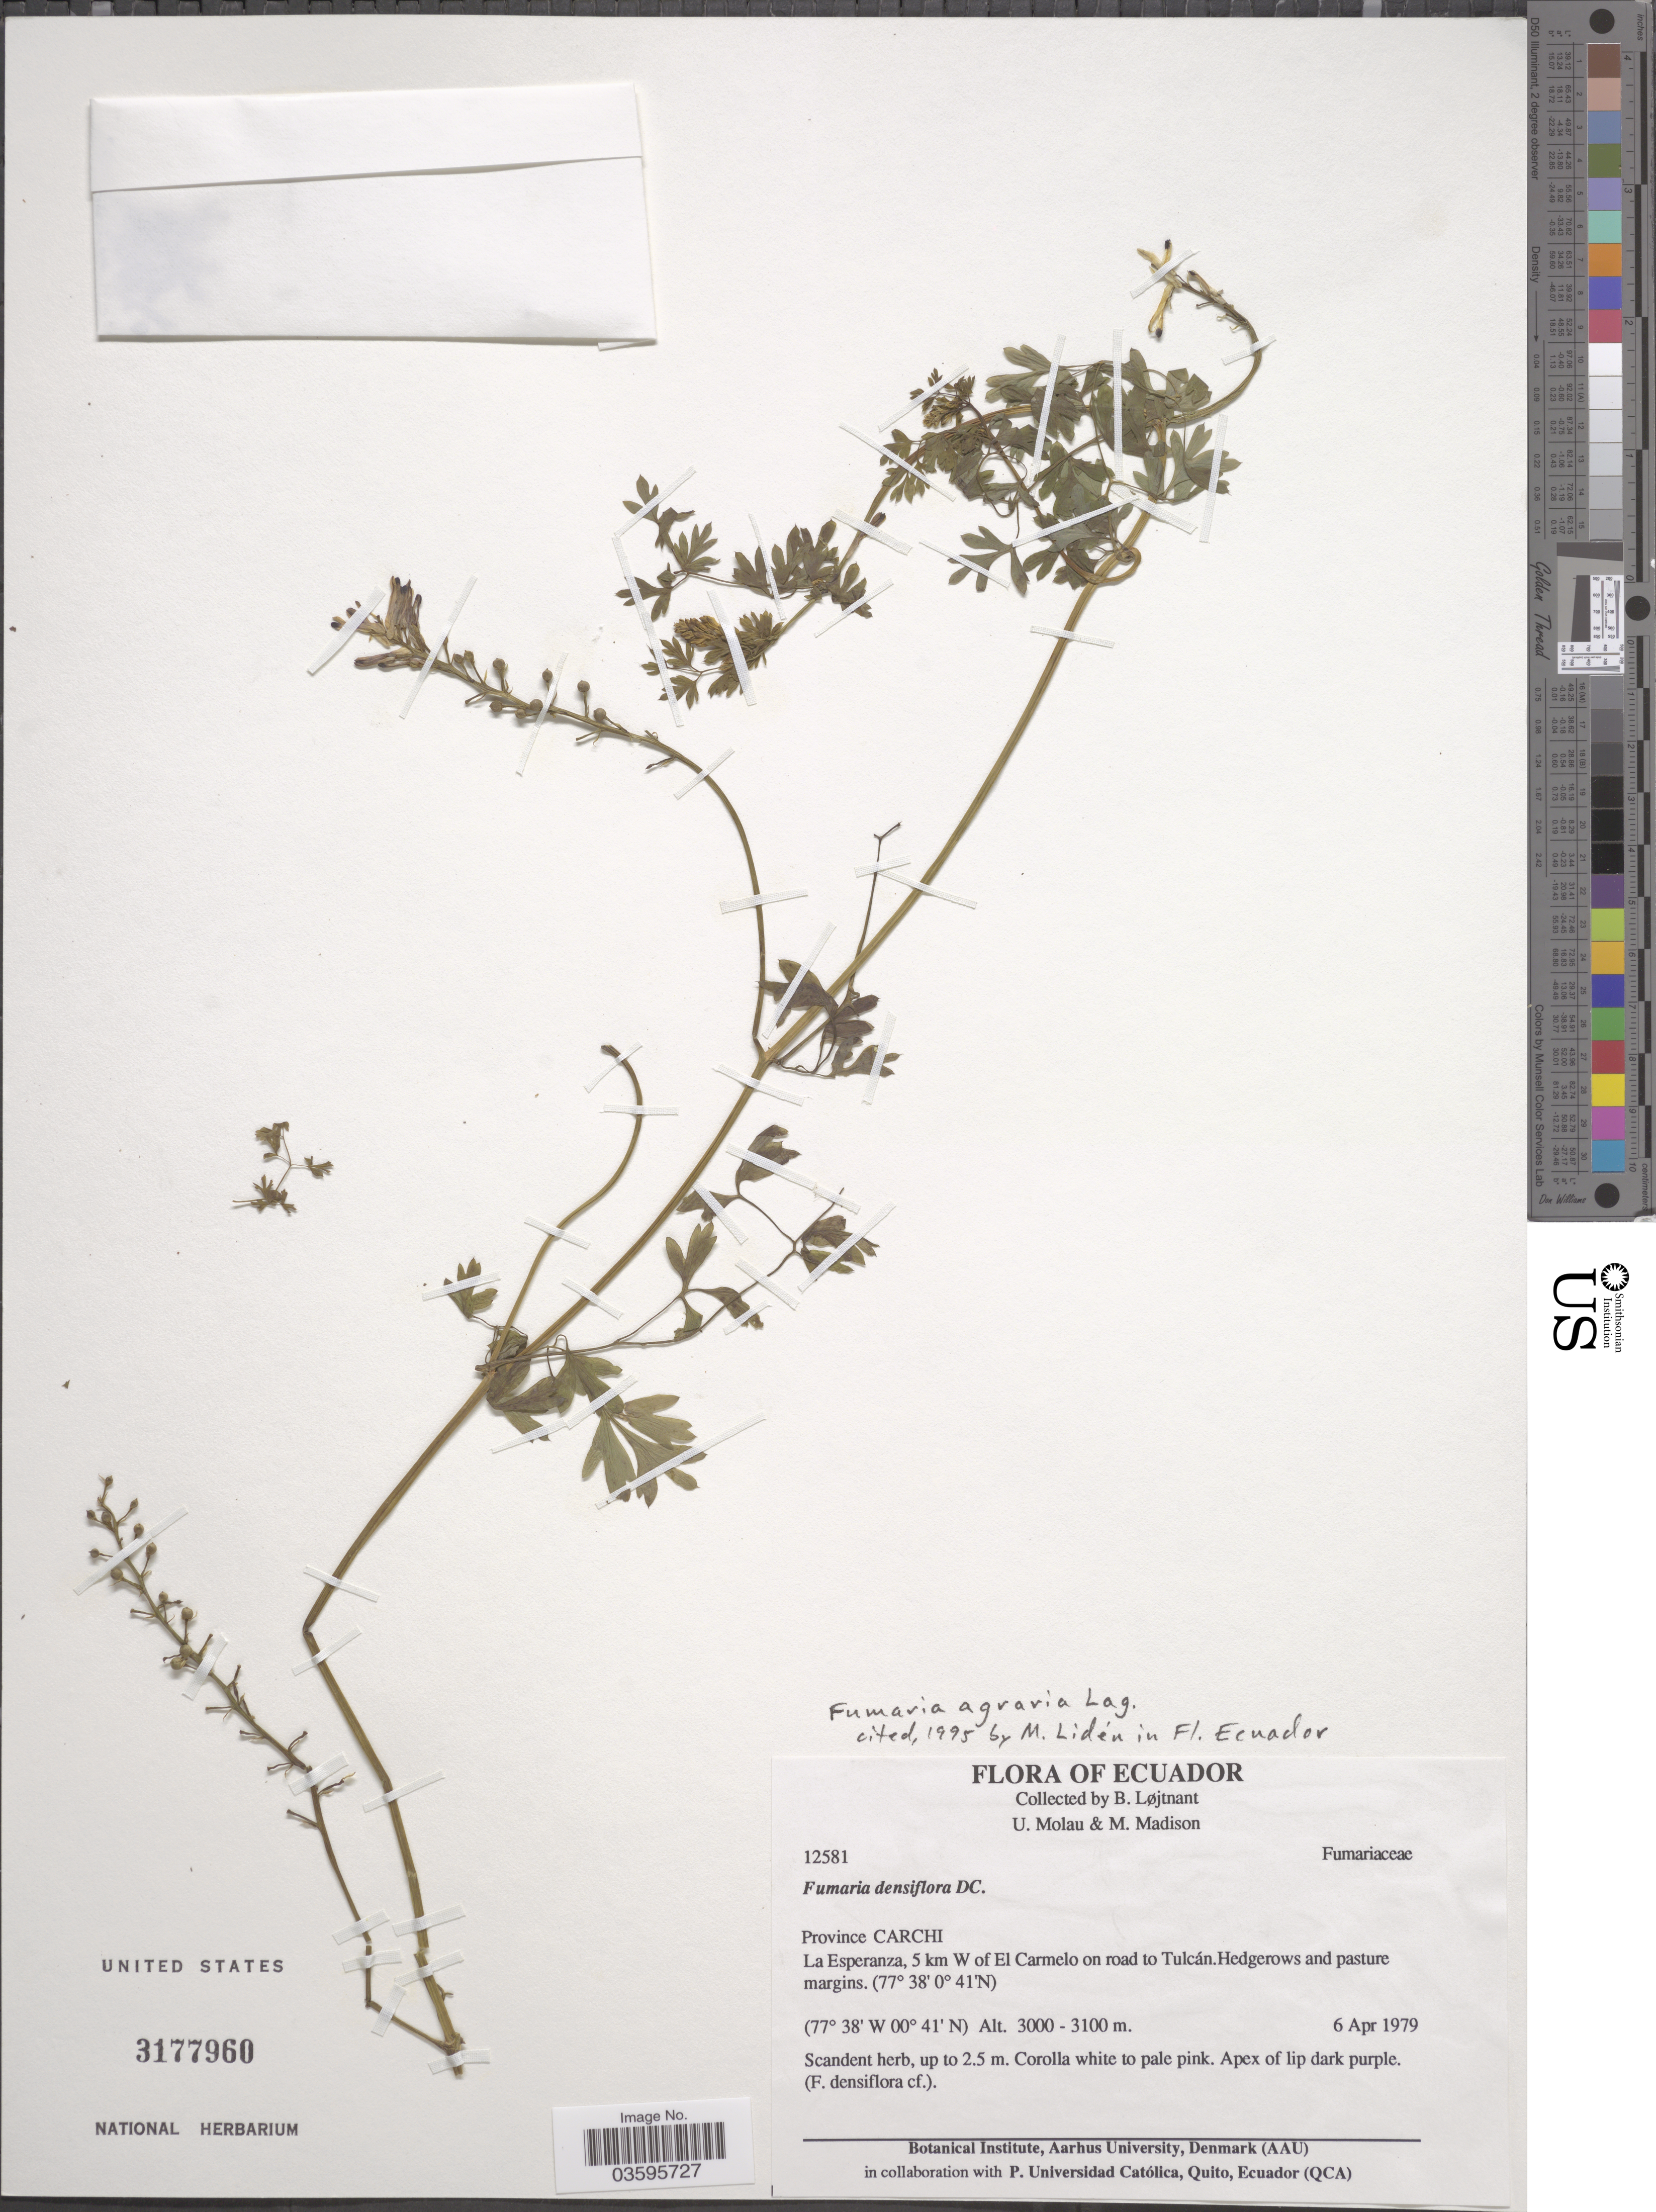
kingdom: Plantae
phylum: Tracheophyta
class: Magnoliopsida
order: Ranunculales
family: Papaveraceae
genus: Fumaria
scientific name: Fumaria agraria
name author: Lag.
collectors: B. Löjtnant, U. Molau & M. Madison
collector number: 12581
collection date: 1979-04-06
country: Ecuador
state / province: Carchi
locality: La Esperanza, 5 km W of El Carmelo on road to Tulcán.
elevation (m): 3000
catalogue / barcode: US 3177960